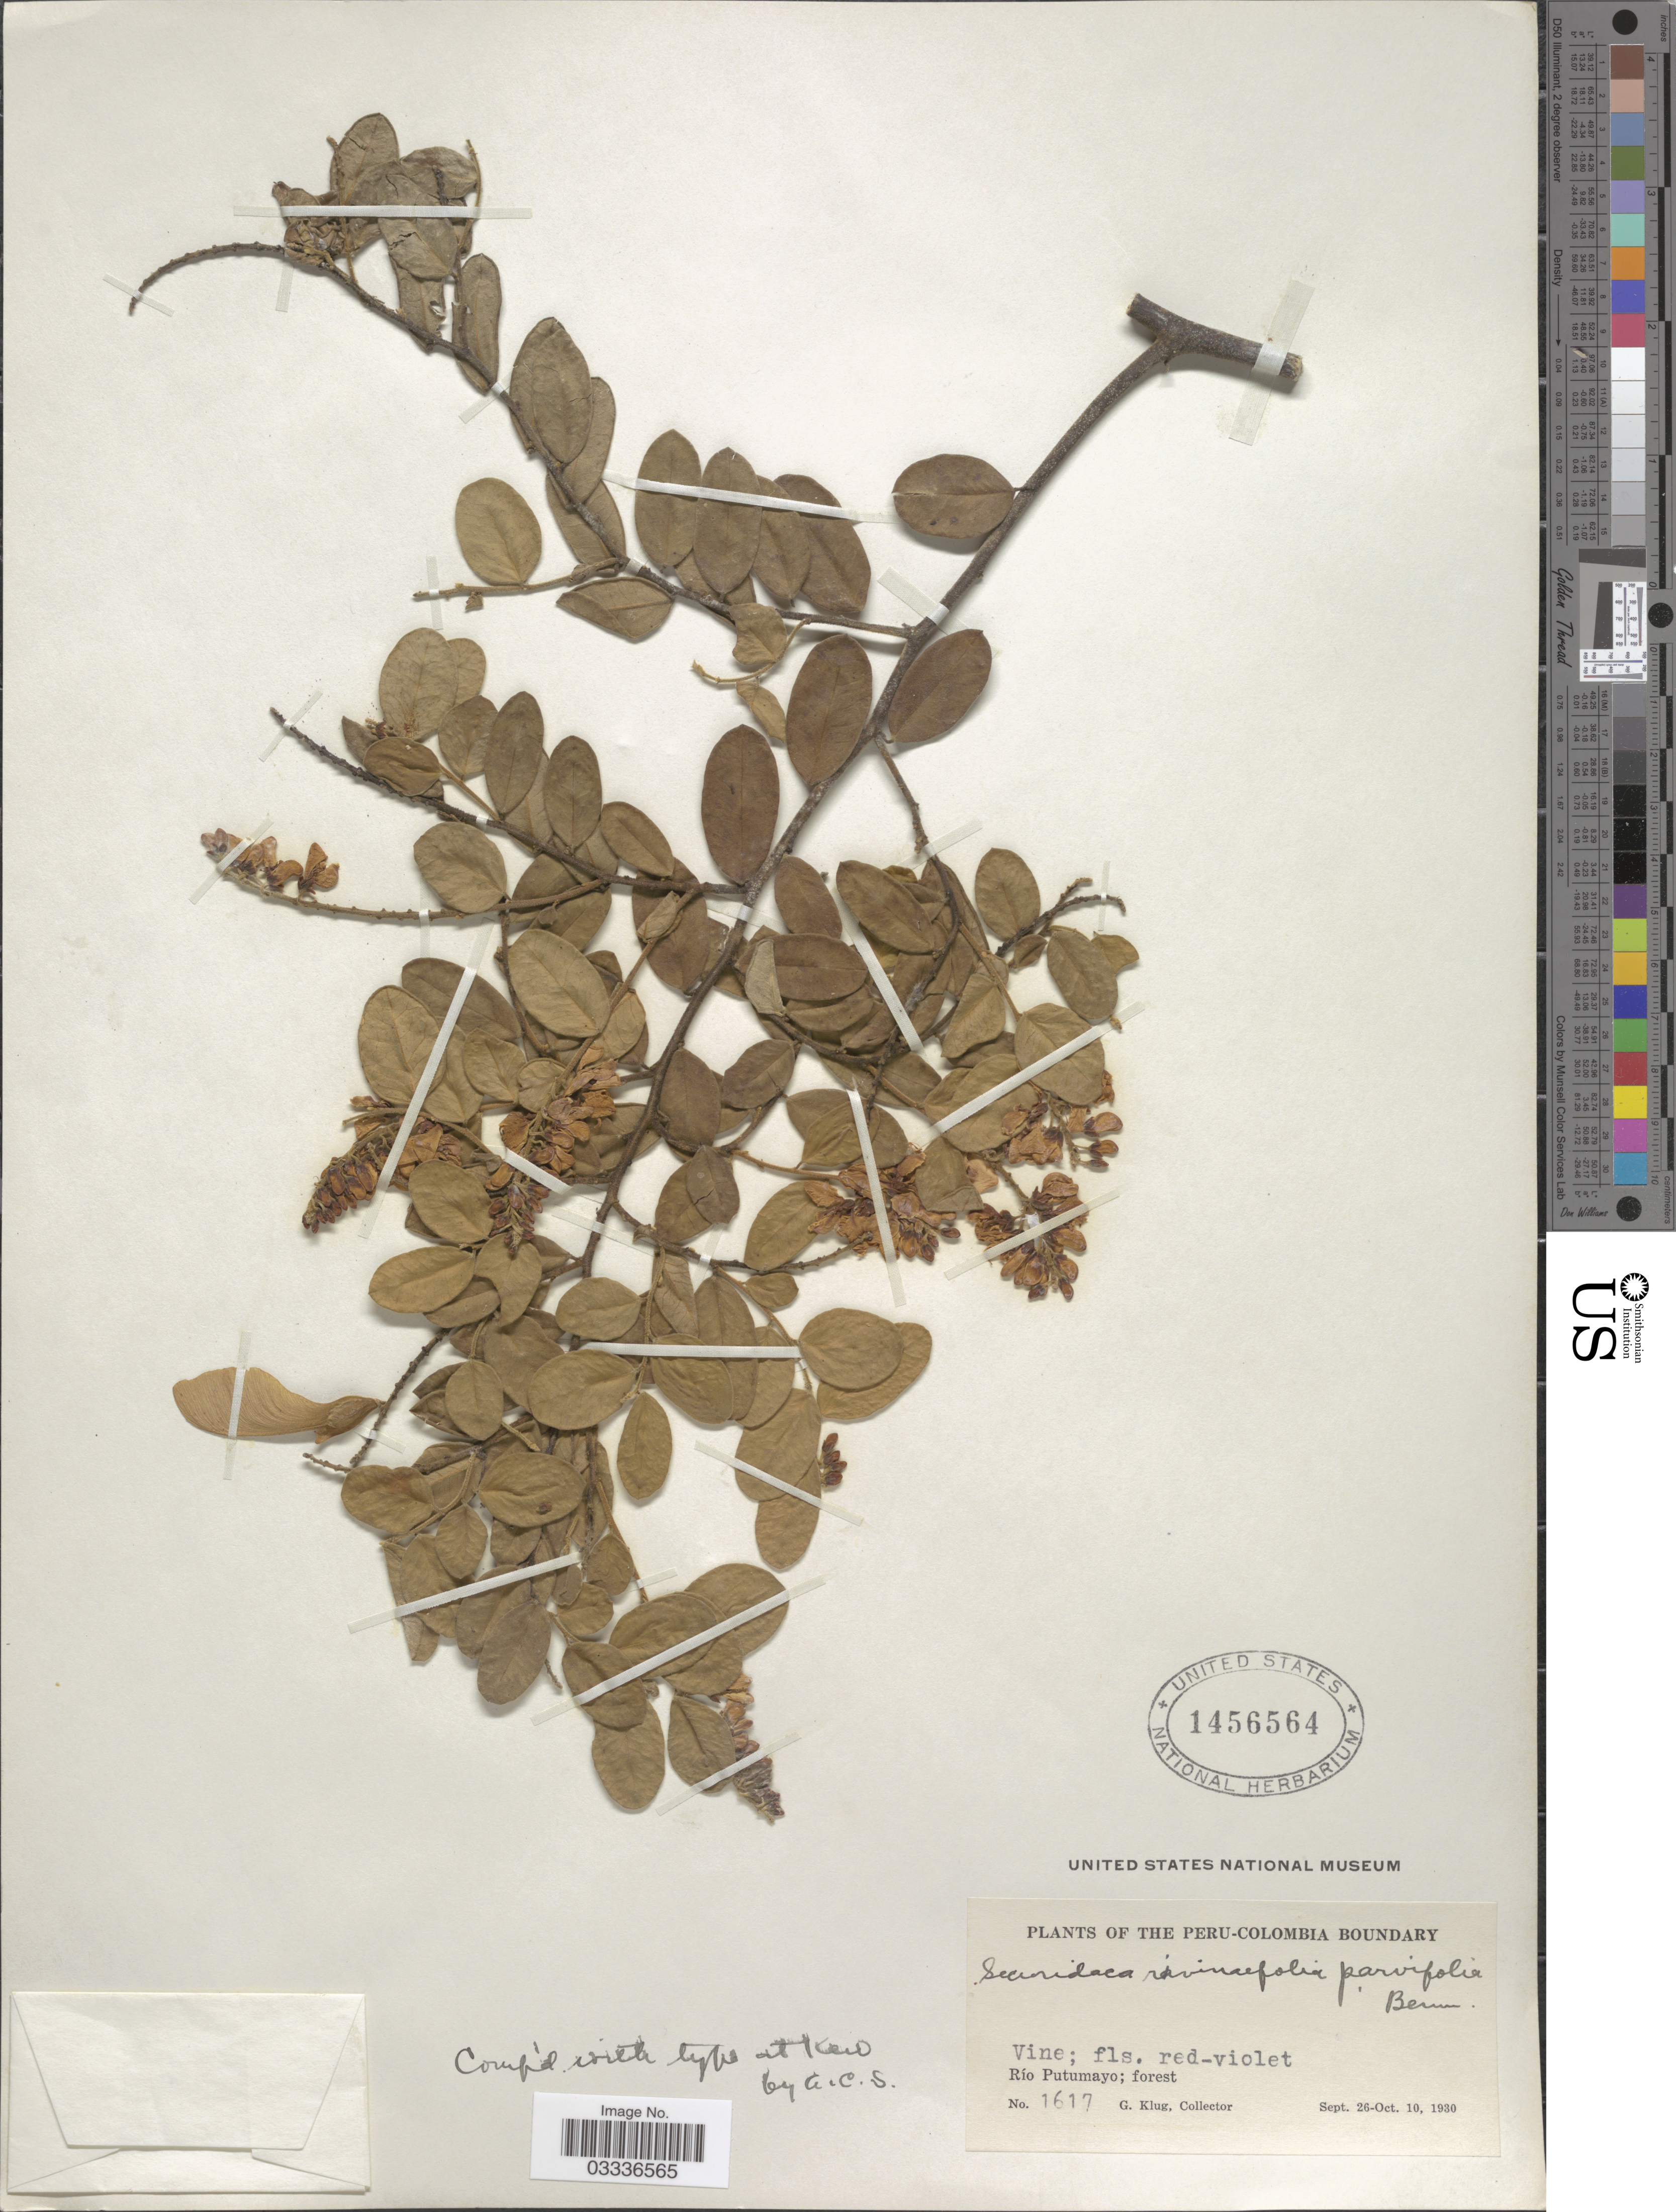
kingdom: Plantae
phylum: Tracheophyta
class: Magnoliopsida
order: Fabales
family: Polygalaceae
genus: Securidaca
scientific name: Securidaca rivinifolia var. parvifolia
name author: A.W. Benn.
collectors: G. Klug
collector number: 1617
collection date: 1930-09-26/1930-10-10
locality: The Peru-Colombia Boundary. Río Putumayo.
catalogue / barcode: US 1456564